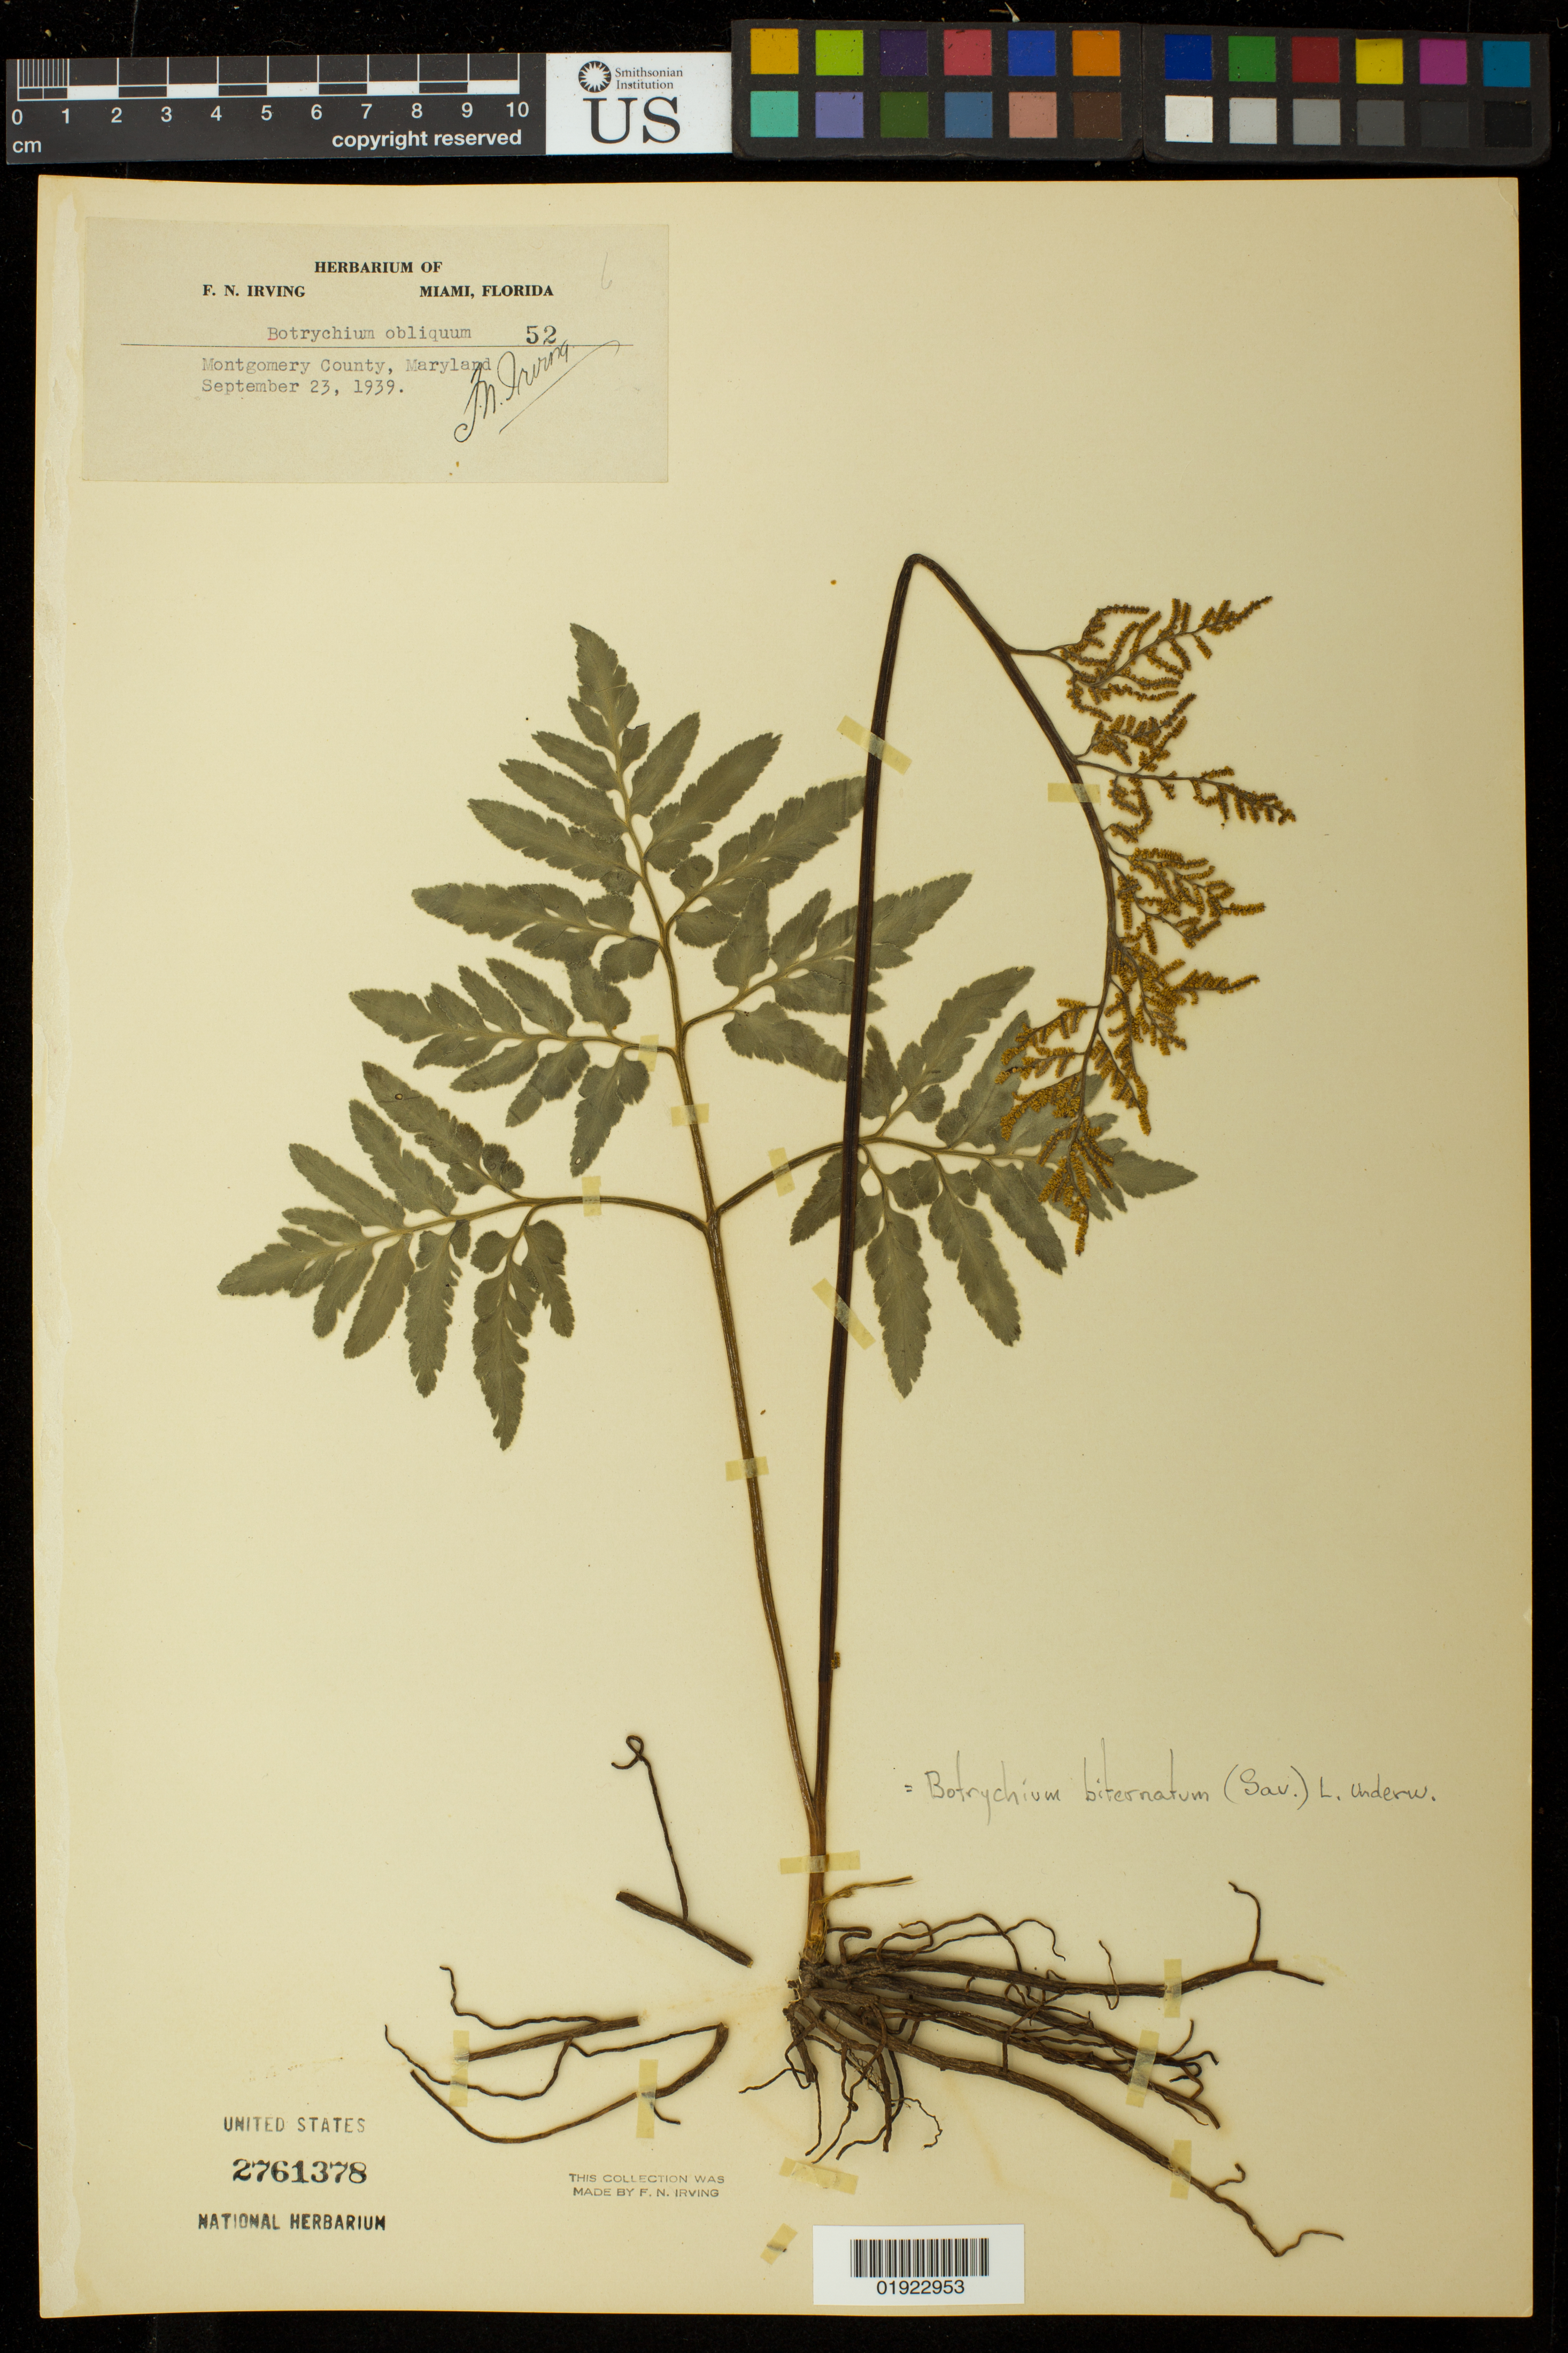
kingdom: Plantae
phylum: Tracheophyta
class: Polypodiopsida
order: Ophioglossales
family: Ophioglossaceae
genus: Botrychium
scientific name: Botrychium biternatum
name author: (Sav.) Underw.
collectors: F. Irving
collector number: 52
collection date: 1939-09-23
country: United States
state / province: Maryland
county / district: Montgomery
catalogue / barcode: US 2761378